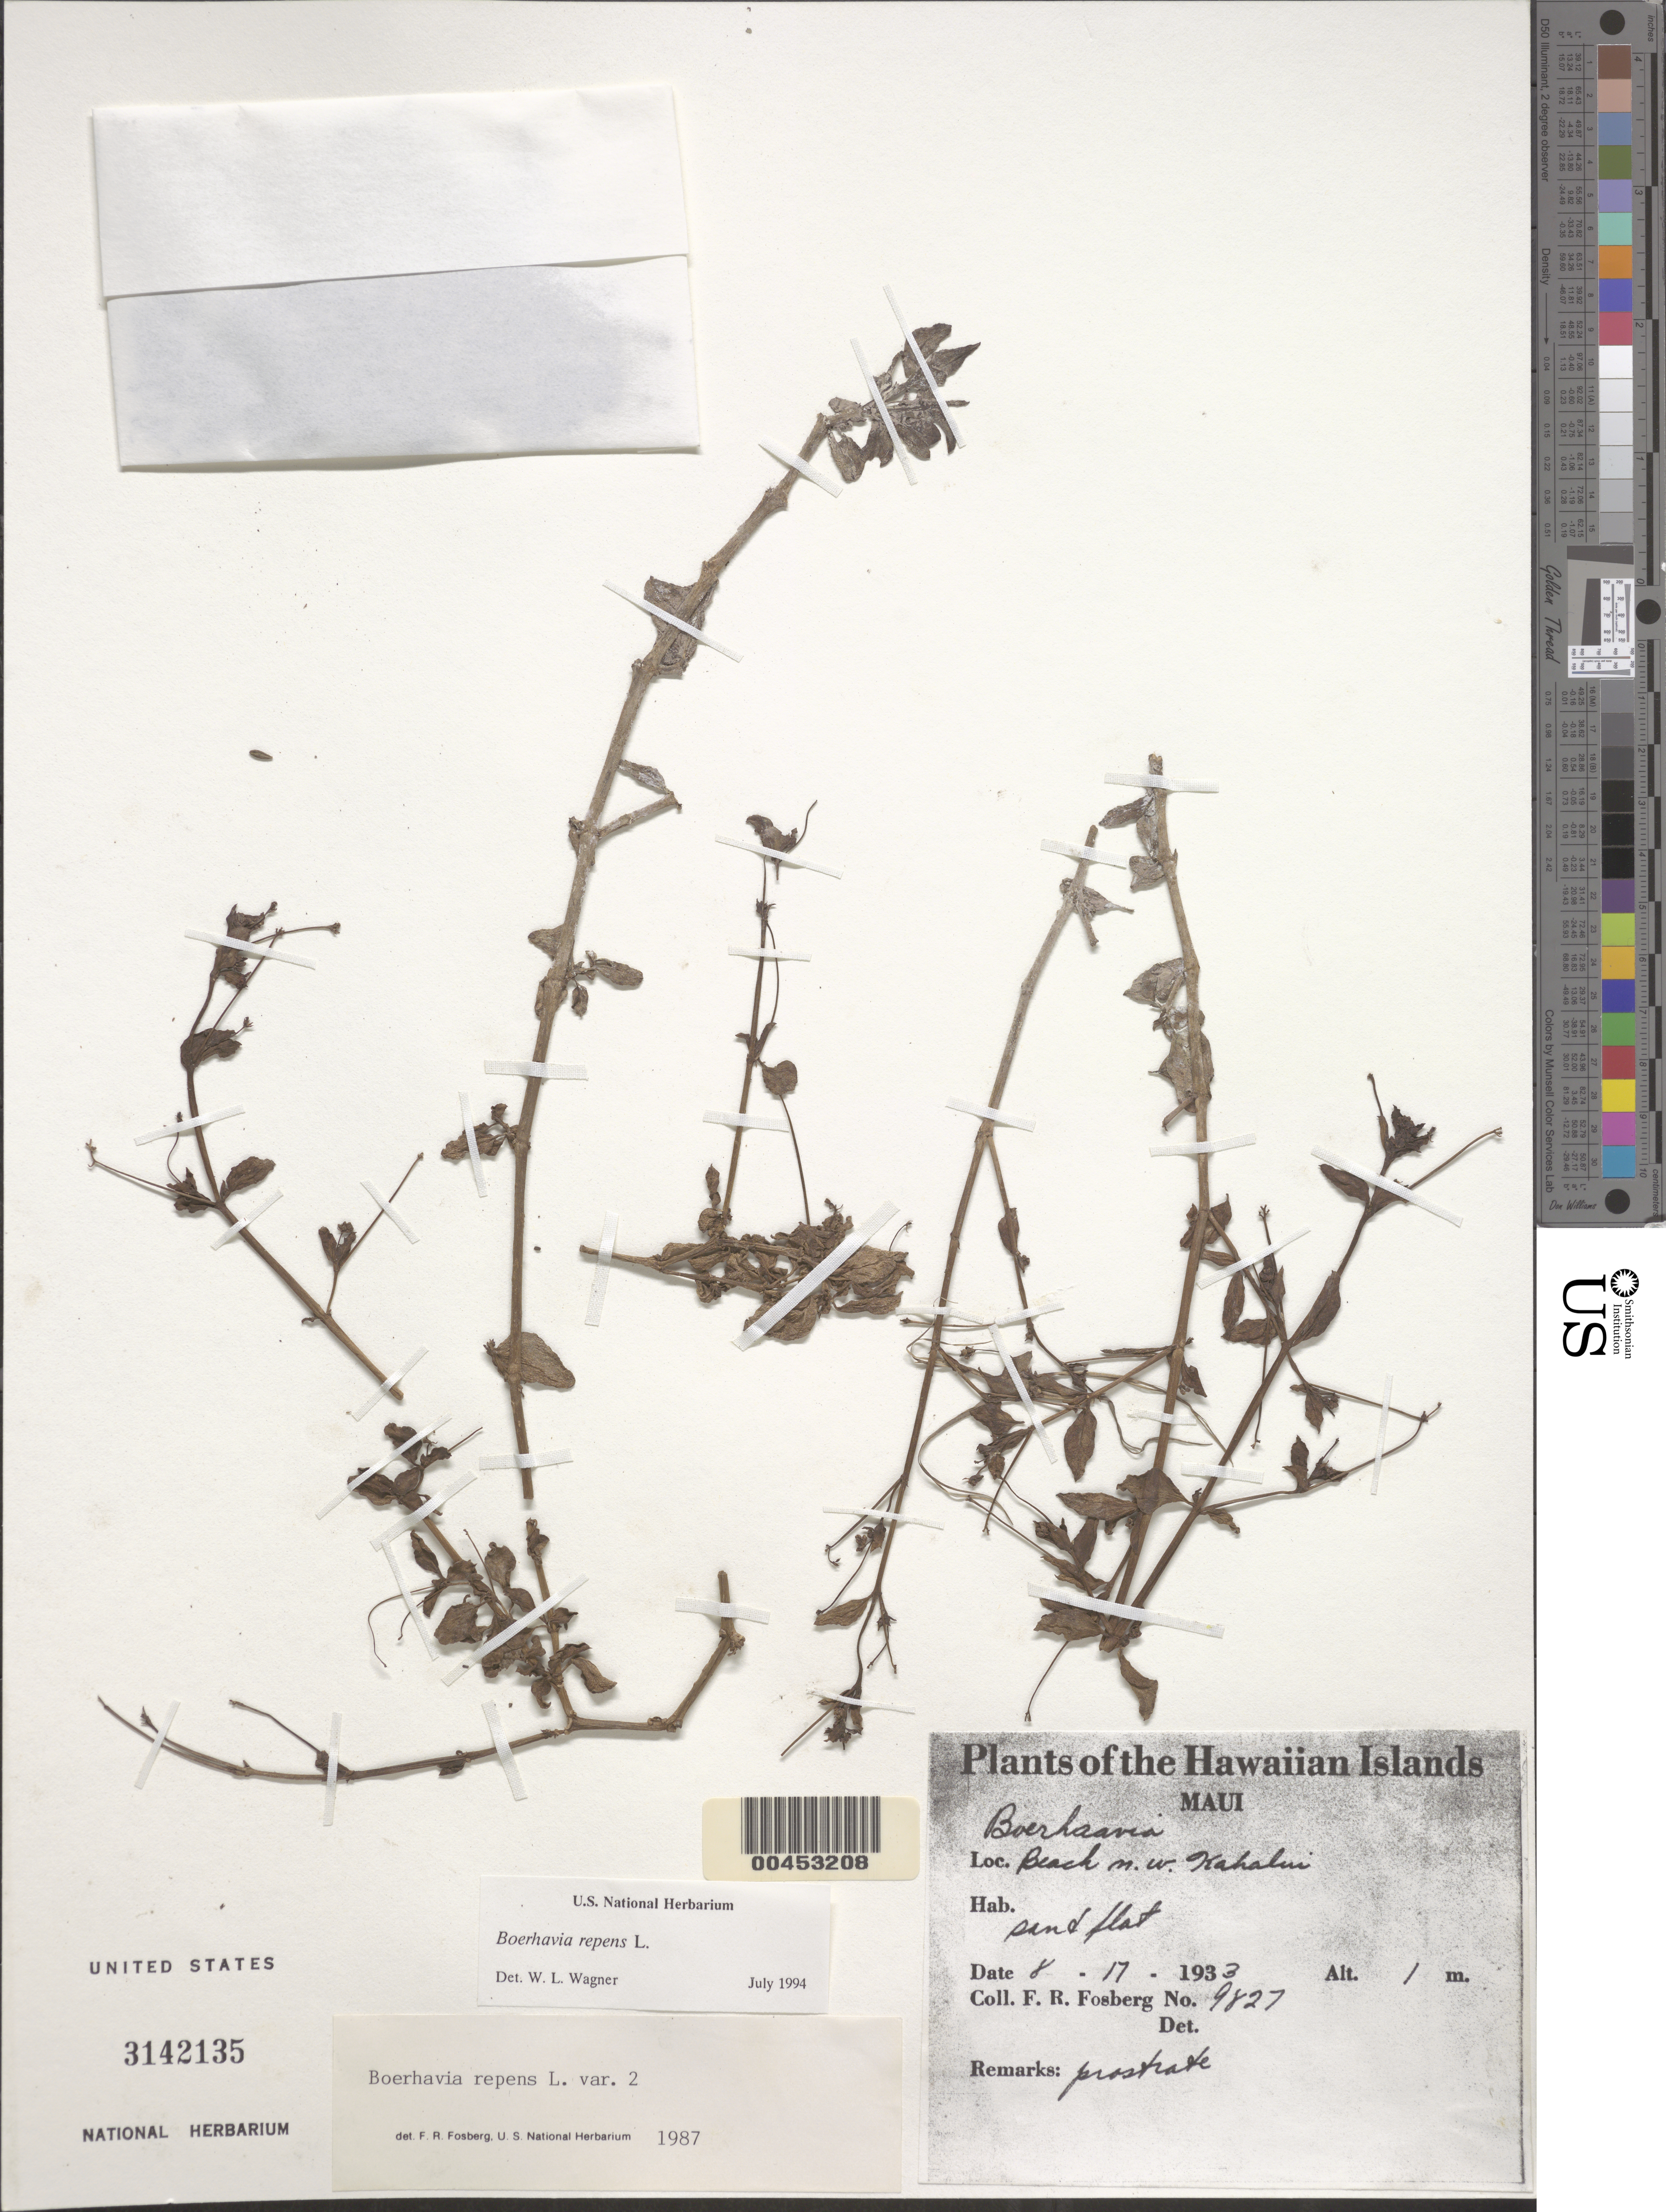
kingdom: Plantae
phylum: Tracheophyta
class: Magnoliopsida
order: Caryophyllales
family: Nyctaginaceae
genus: Boerhavia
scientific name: Boerhavia repens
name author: L.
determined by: Wagner, W. L., (BOT), Smithsonian Institution - National Museum of Natural History (UNITED STATES)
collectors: F. R. Fosberg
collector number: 9827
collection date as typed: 17 Aug 1933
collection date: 1933-08-17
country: United States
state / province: Hawaii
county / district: Maui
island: Maui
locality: Beach NW Kahalui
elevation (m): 1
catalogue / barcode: US 3142135